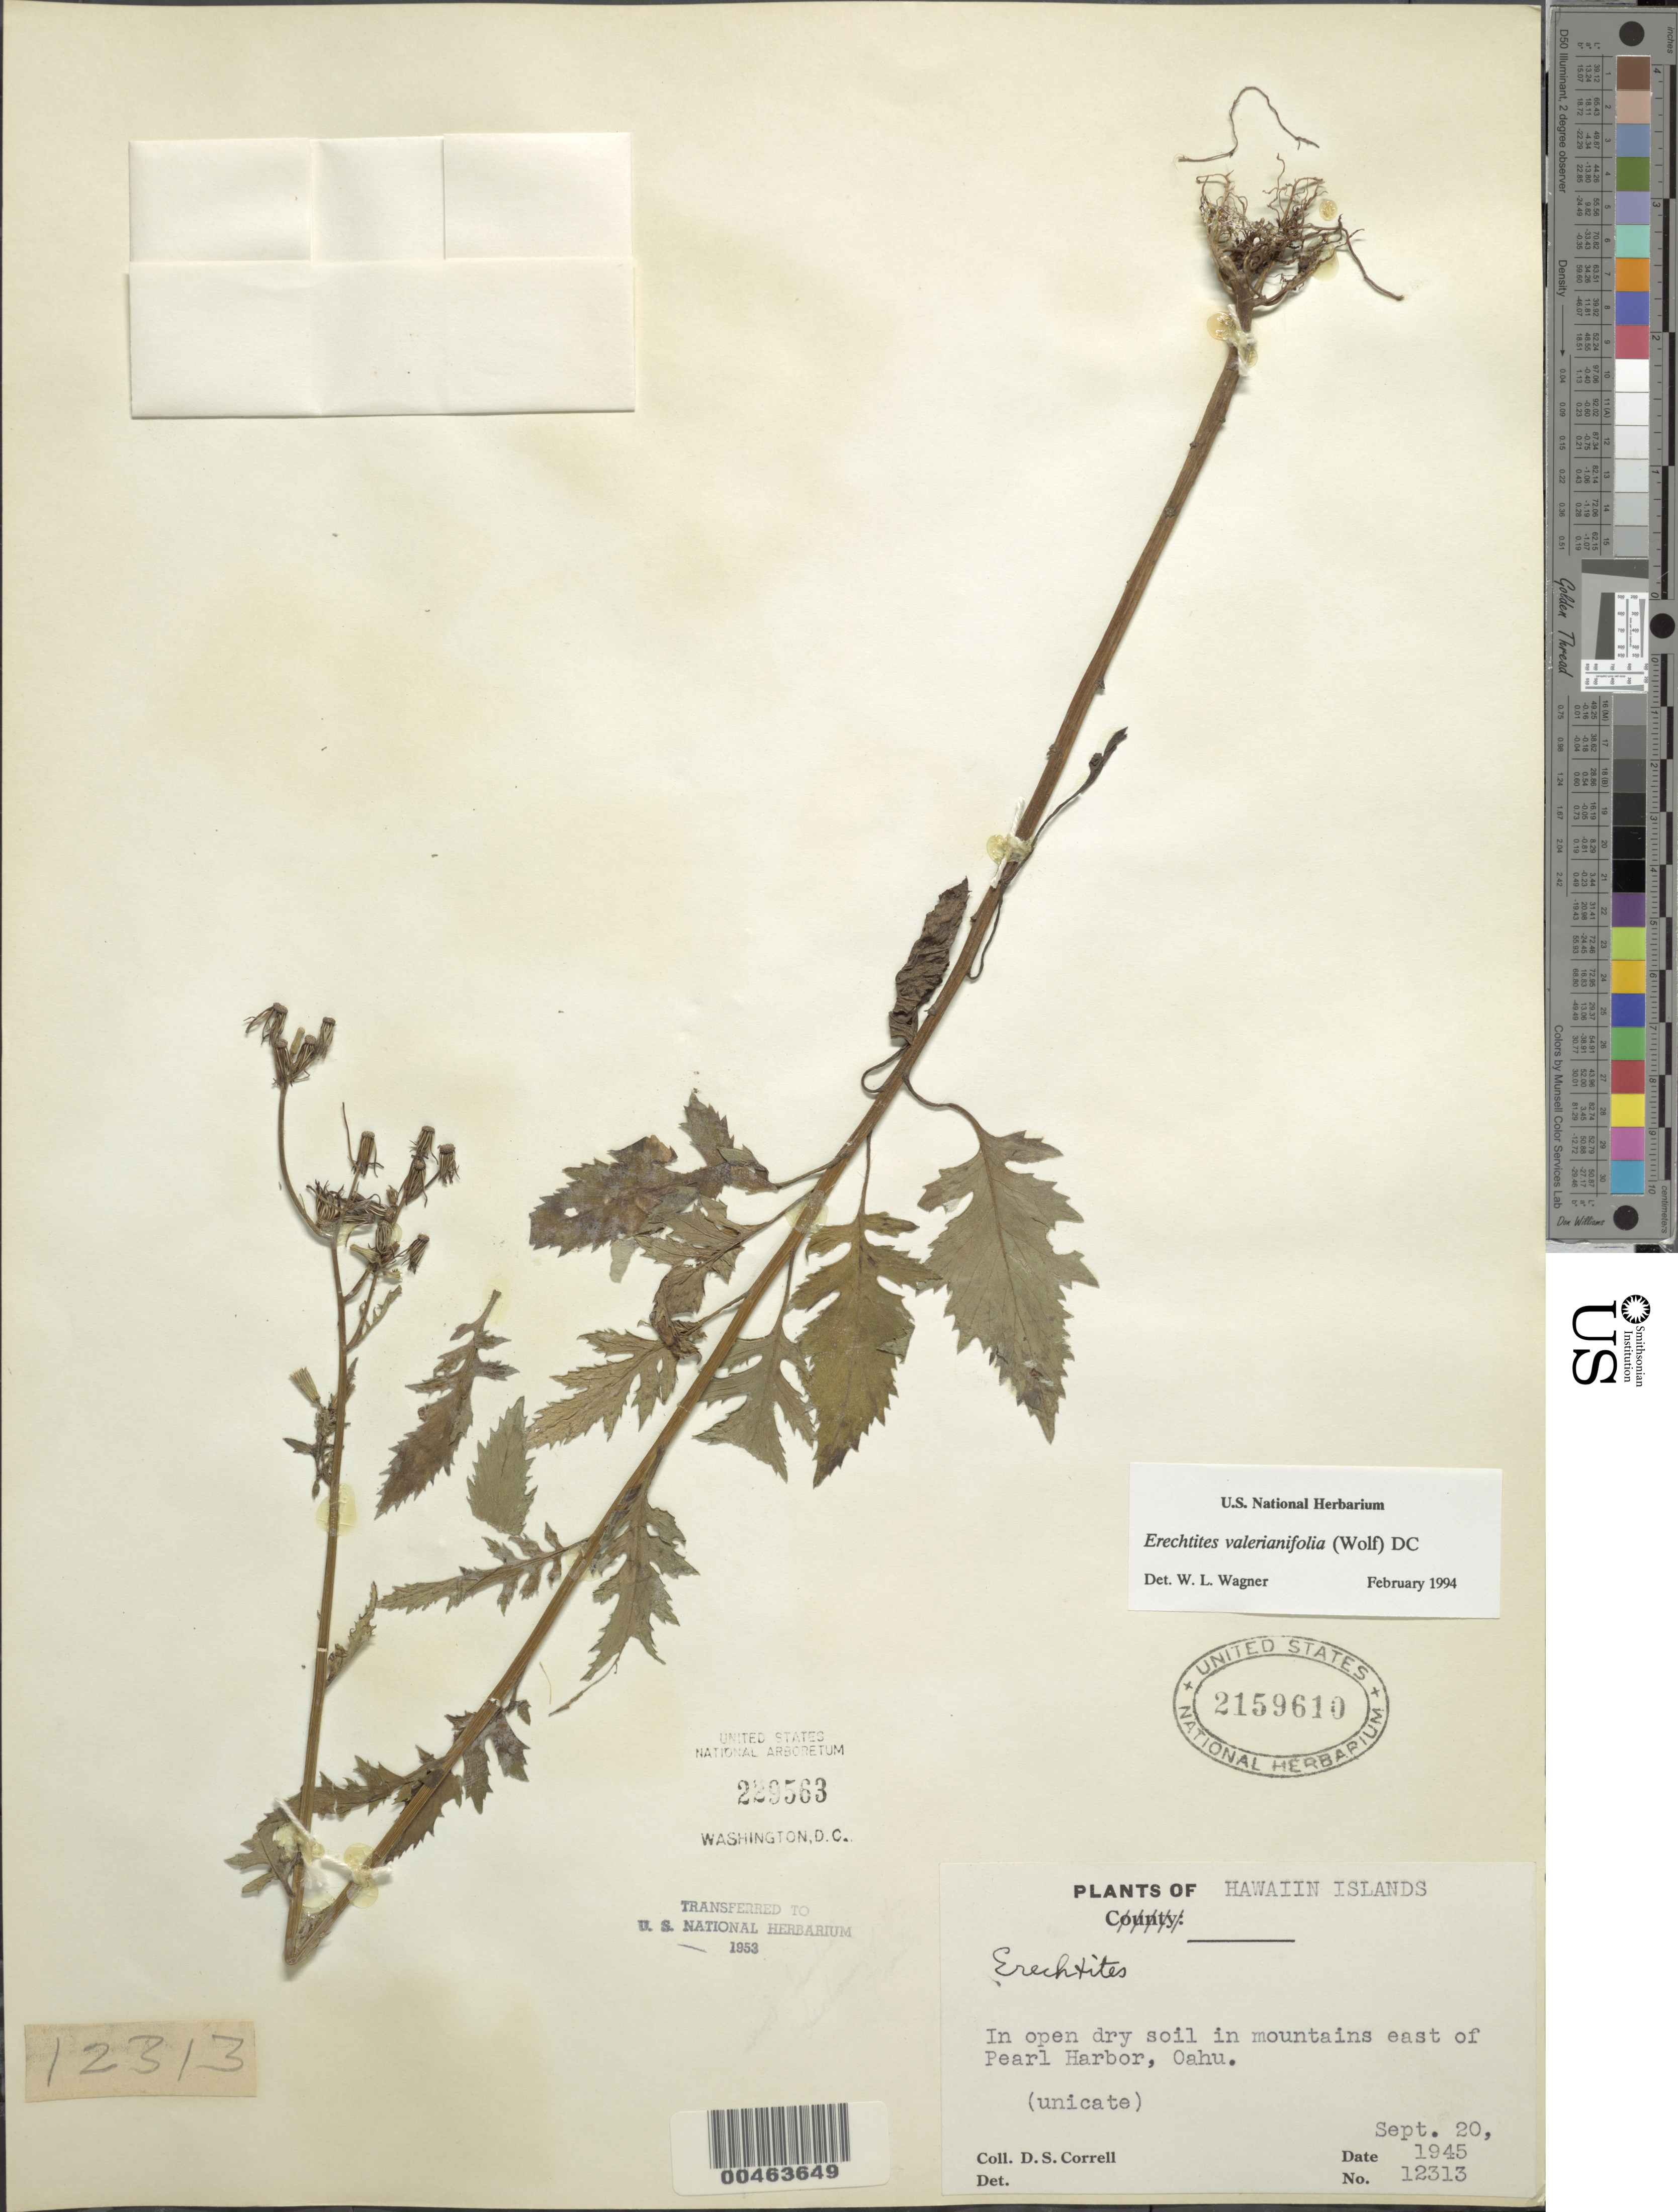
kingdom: Plantae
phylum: Tracheophyta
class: Magnoliopsida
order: Asterales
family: Asteraceae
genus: Erechtites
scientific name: Erechtites valerianifolius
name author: (Link ex Spreng.) DC.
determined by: Wagner, W. L., (BOT), Smithsonian Institution - National Museum of Natural History (UNITED STATES)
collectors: D. S. Correll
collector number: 12313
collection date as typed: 20 Sep 1945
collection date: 1945-09-20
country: United States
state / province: Hawaii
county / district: Honolulu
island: Oahu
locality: in mountains east of Pearl Harbor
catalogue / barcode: US 2159610